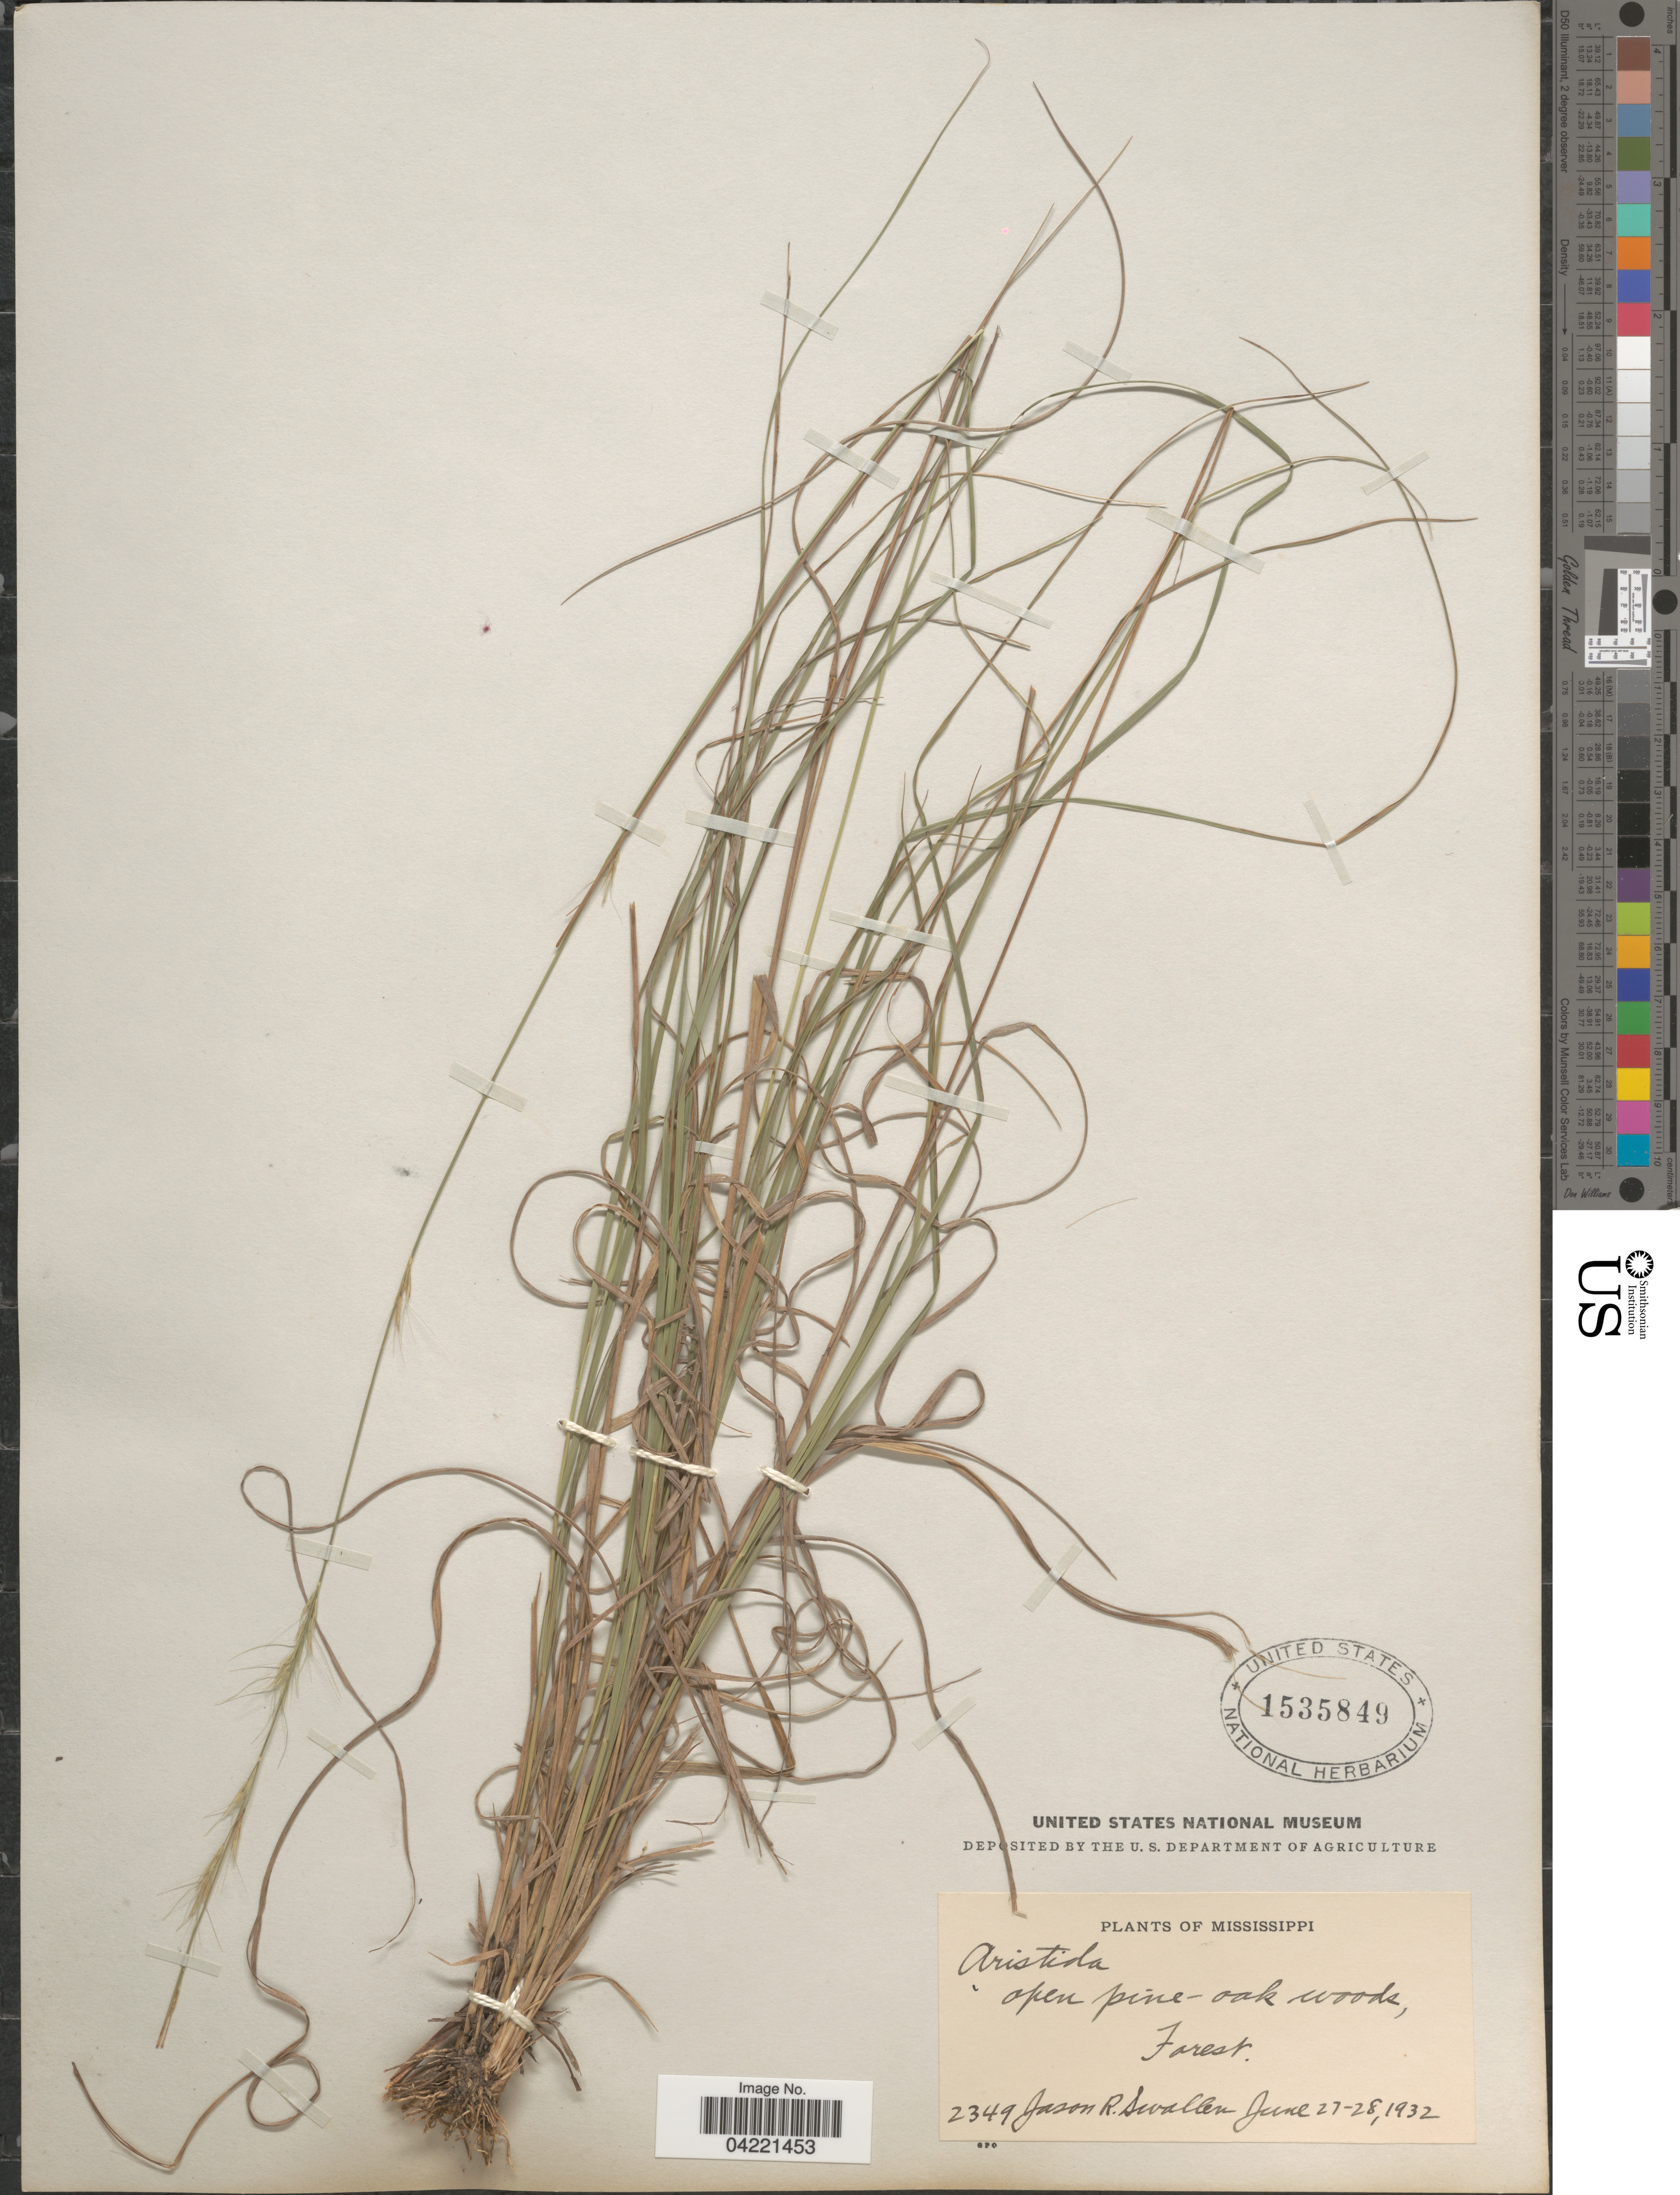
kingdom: Plantae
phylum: Tracheophyta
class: Liliopsida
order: Poales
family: Poaceae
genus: Aristida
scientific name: Aristida purpurascens var. purpurescens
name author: Poir.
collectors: J. R. Swallen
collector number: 2349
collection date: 1932-06-27/1932-06-28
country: United States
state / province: Mississippi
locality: Open pine-oak woods, Forest.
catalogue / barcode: US 1535849